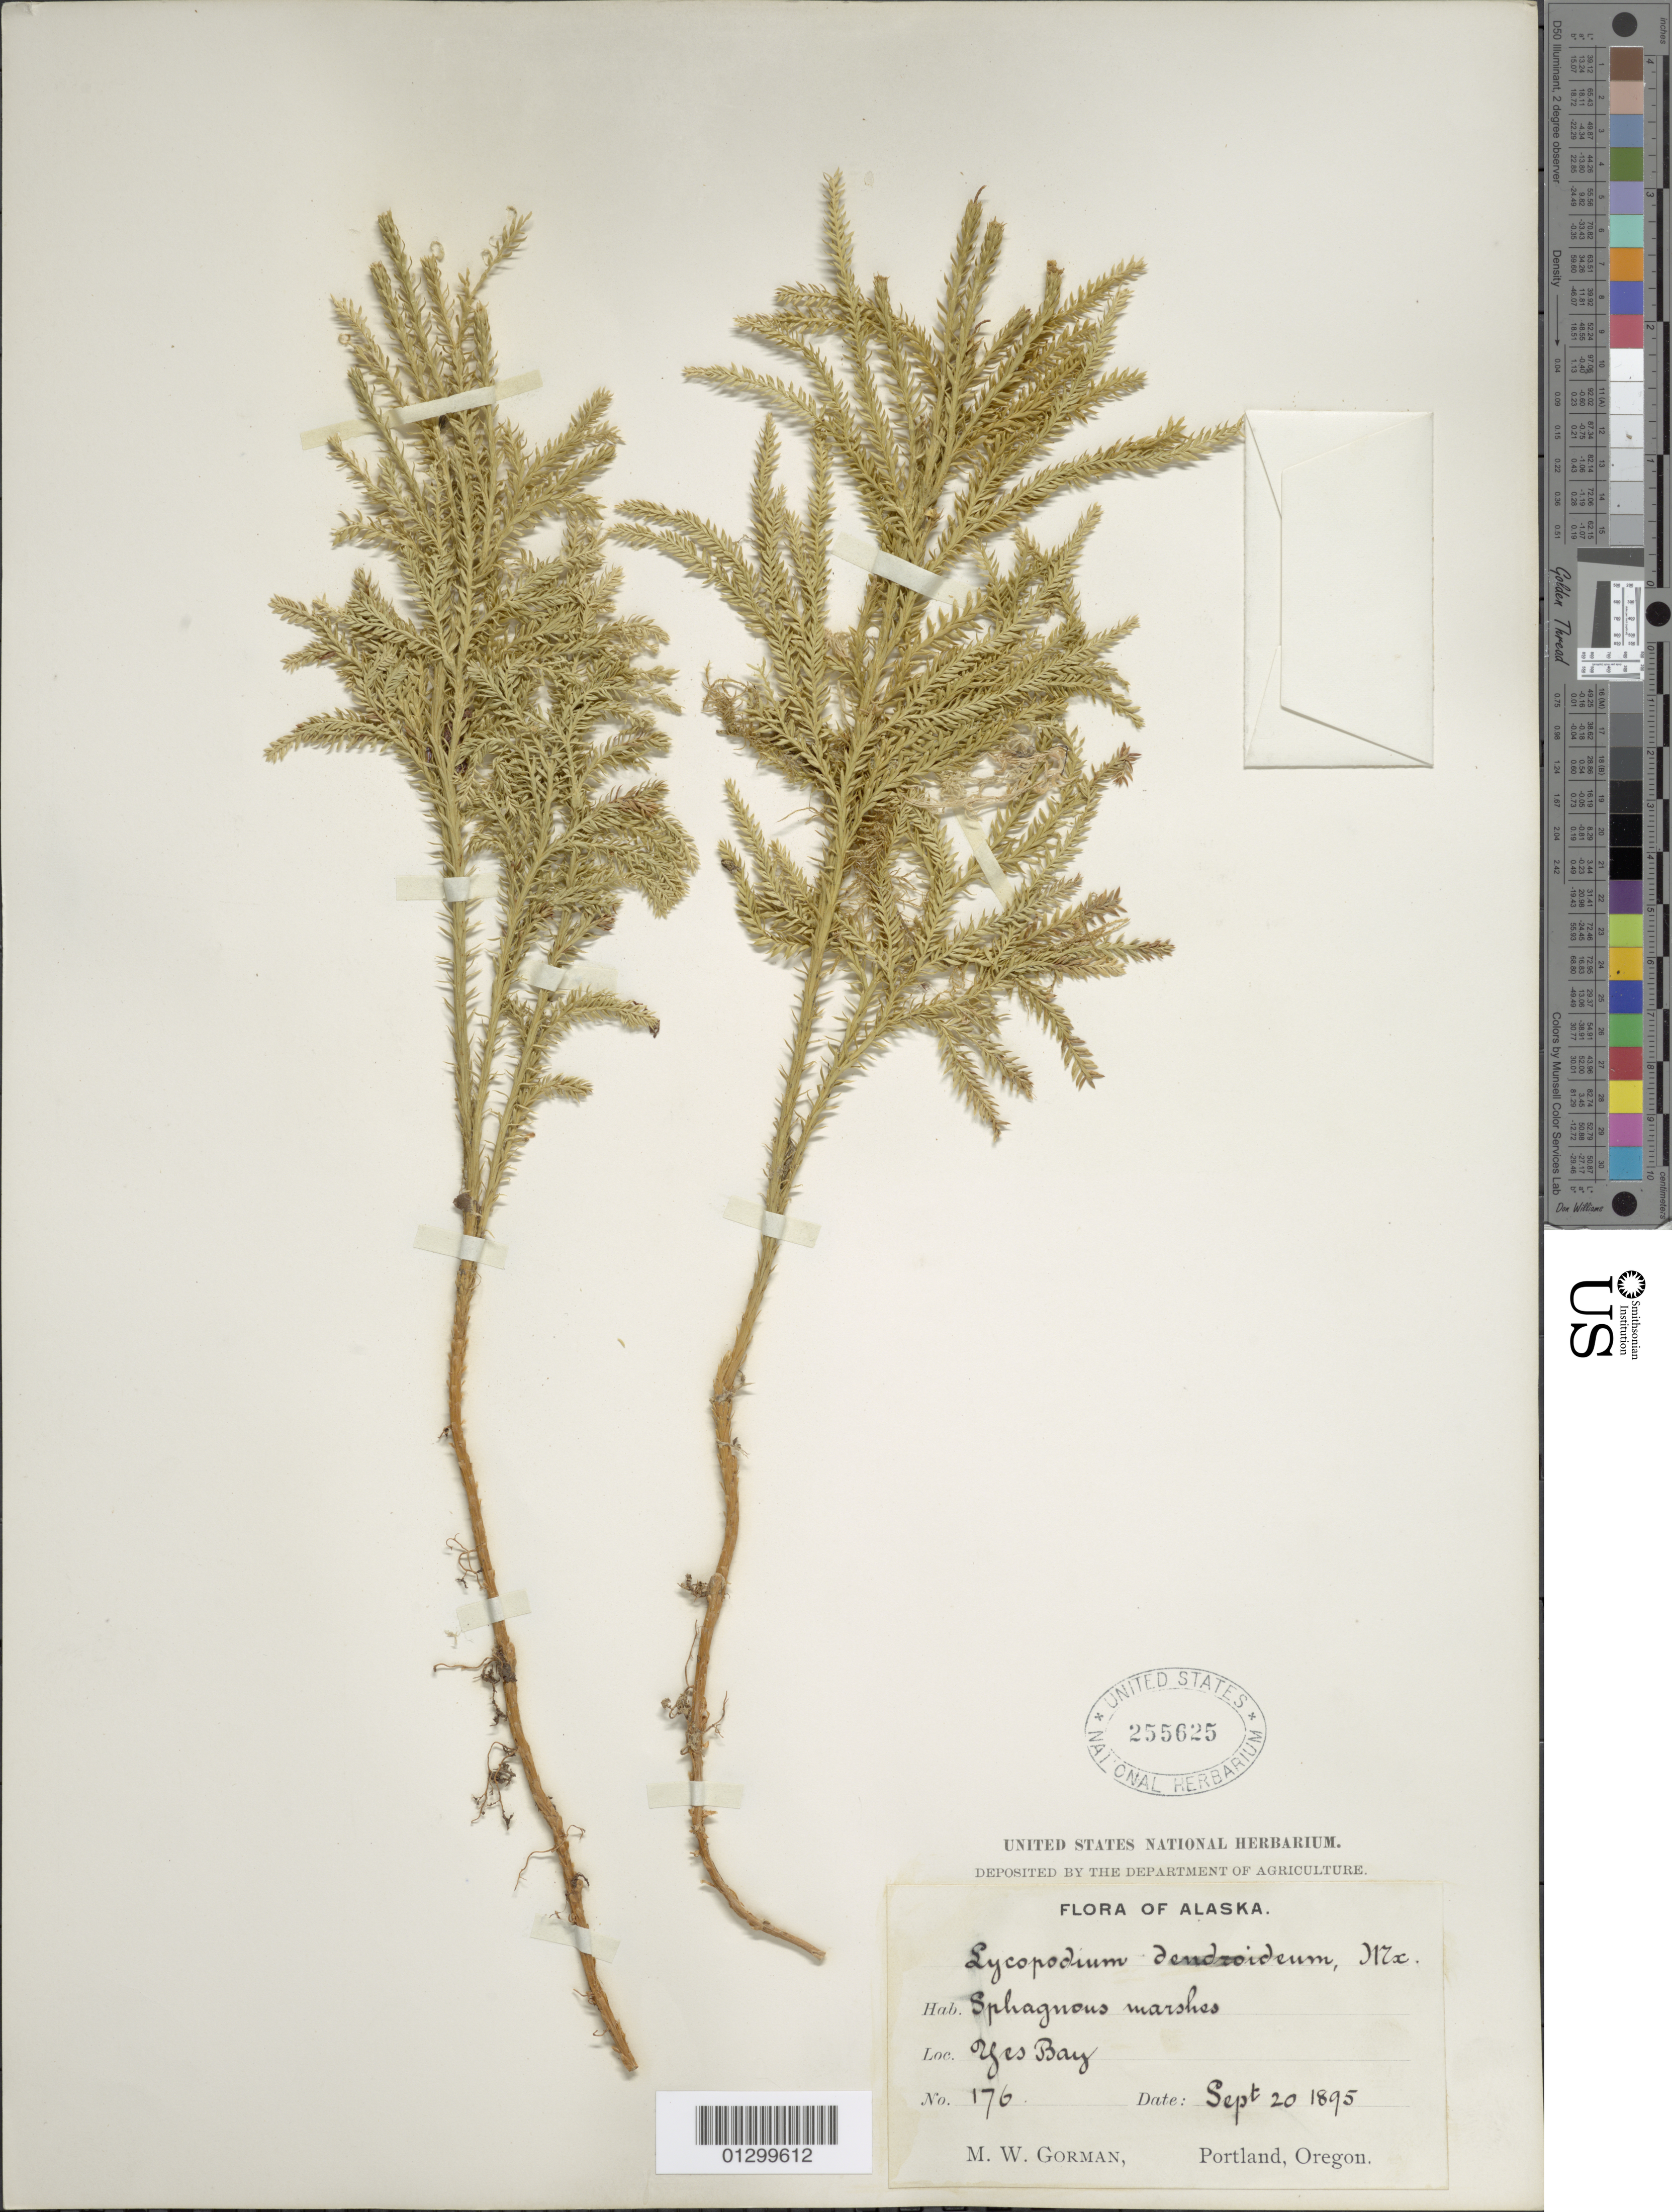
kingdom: Plantae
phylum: Tracheophyta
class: Lycopodiopsida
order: Lycopodiales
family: Lycopodiaceae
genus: Dendrolycopodium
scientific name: Dendrolycopodium dendroideum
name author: (Michx.) A. Haines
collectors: M. W. Gorman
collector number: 176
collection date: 1895-09-20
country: United States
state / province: Alaska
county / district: Ketchikan Gateway Borough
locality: Yes Bay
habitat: Sphagnum marshes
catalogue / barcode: US 255625